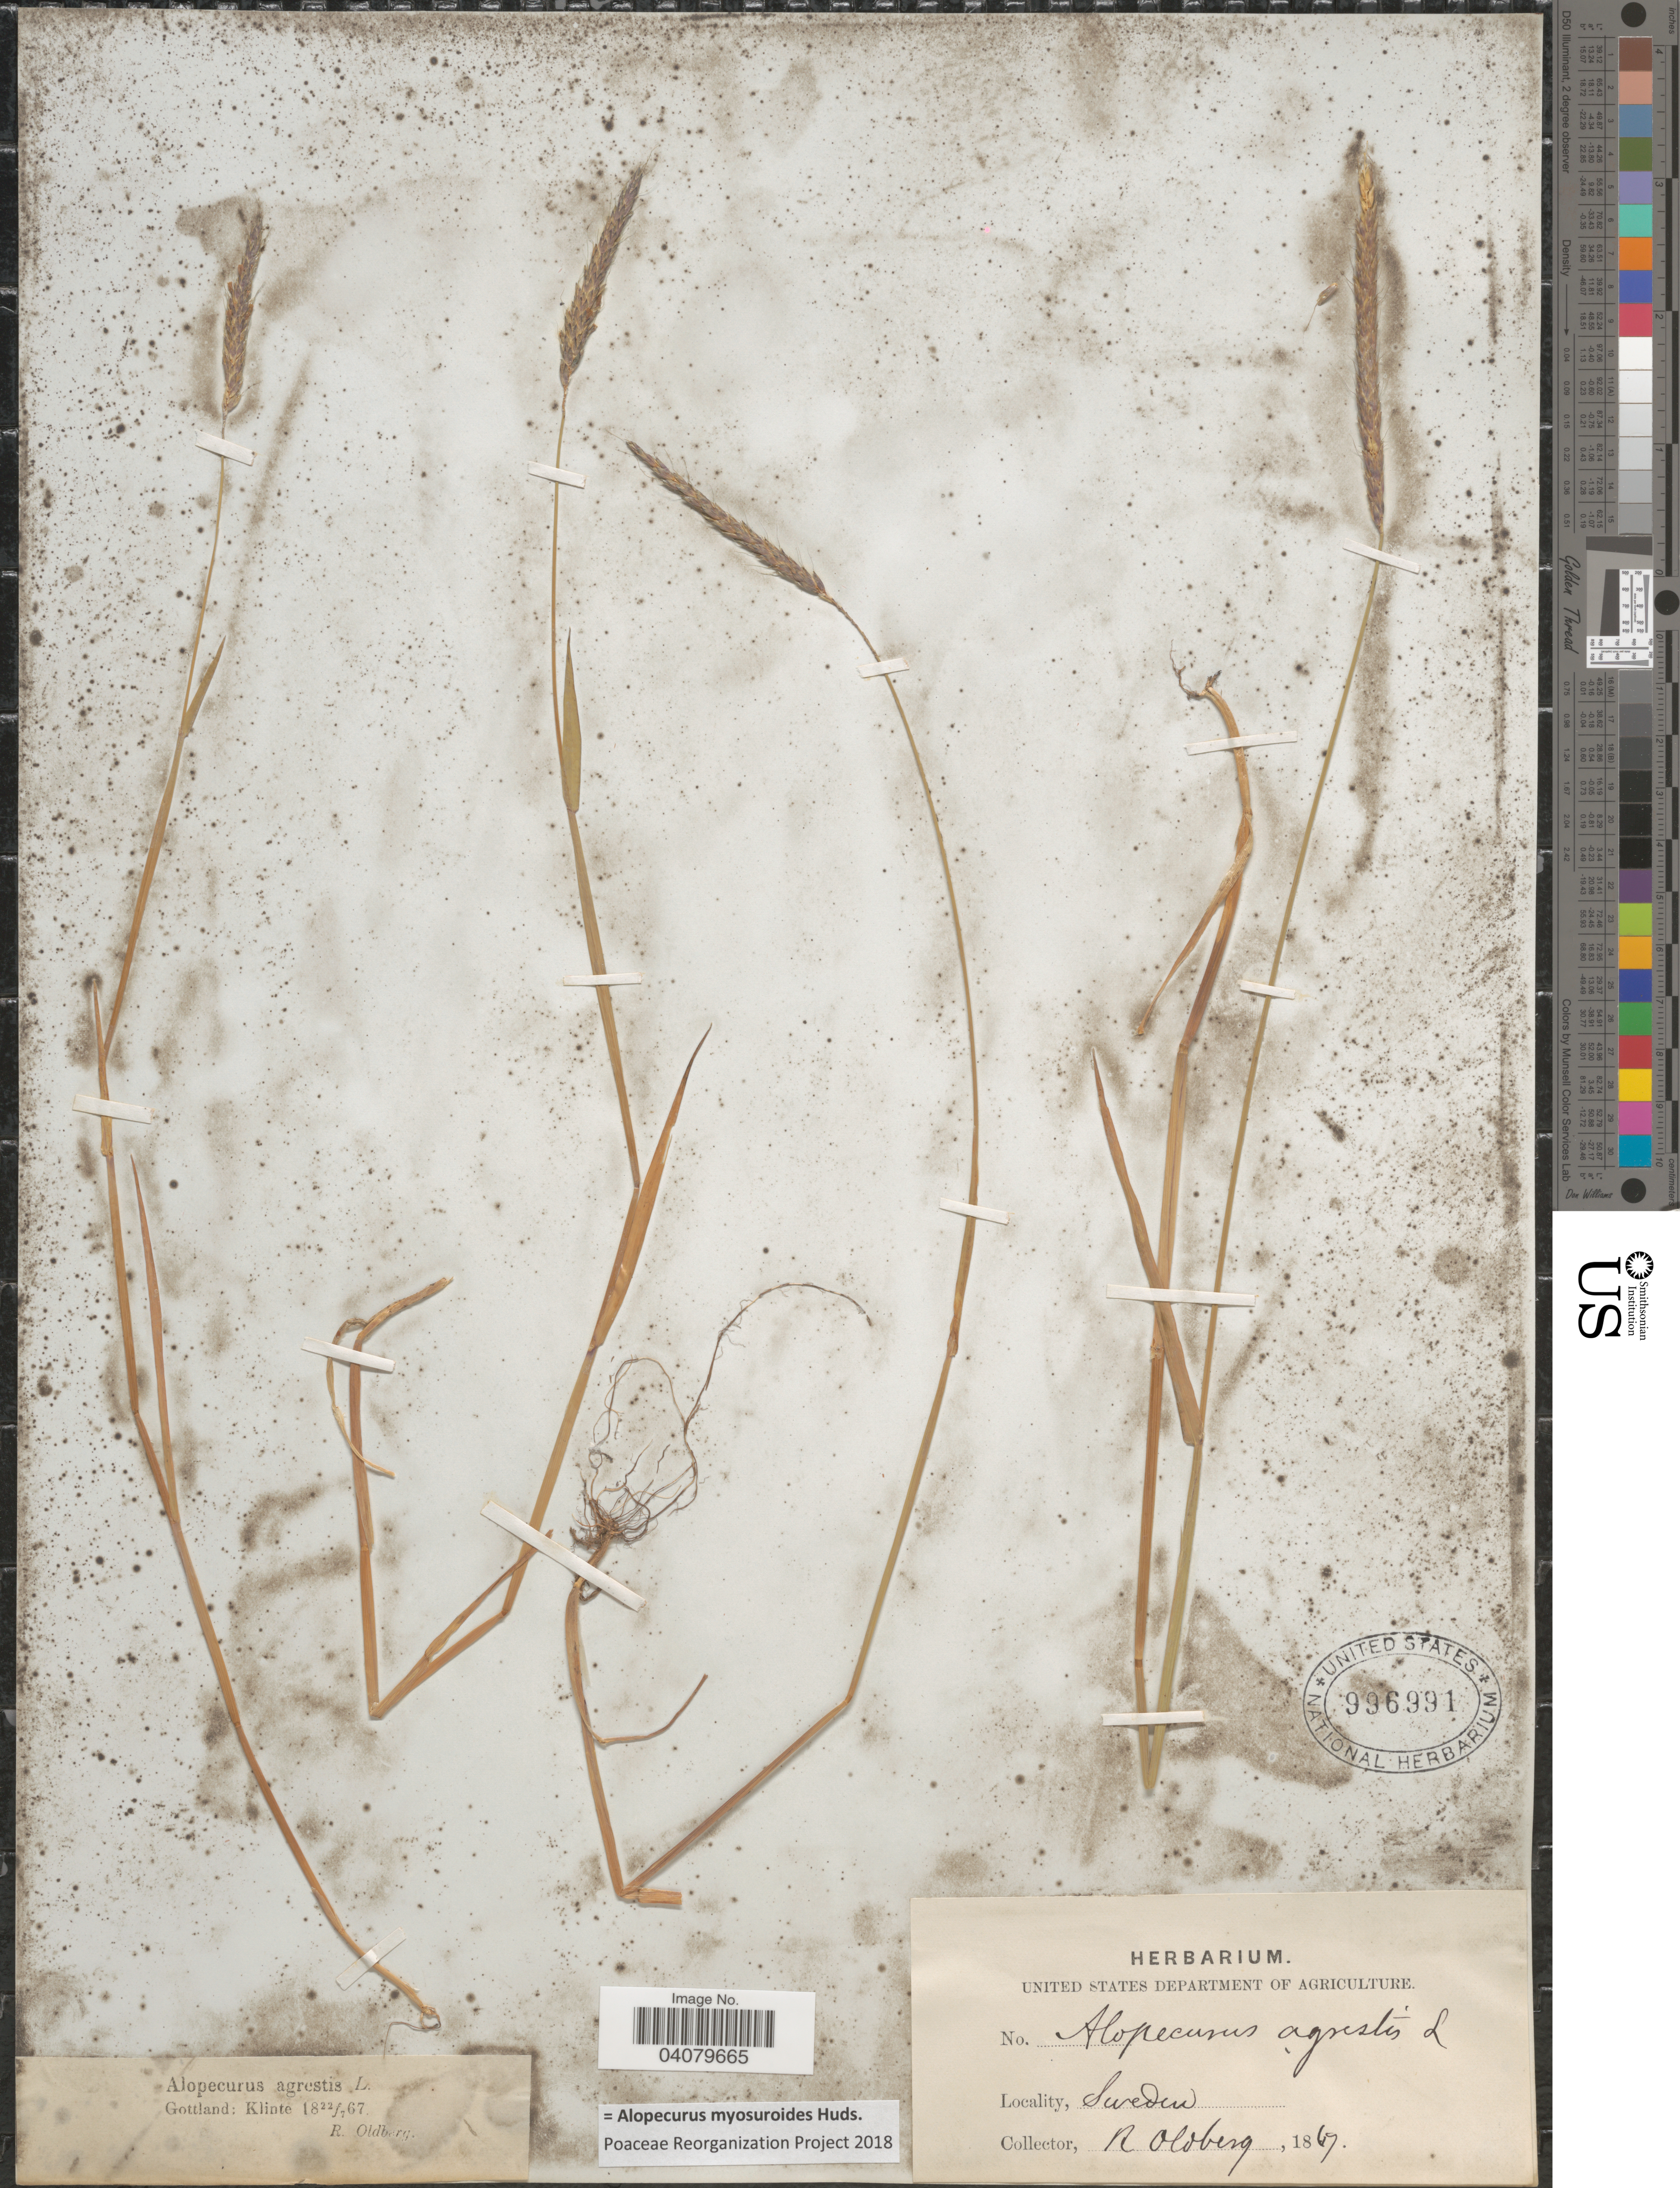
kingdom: Plantae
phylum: Tracheophyta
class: Liliopsida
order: Poales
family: Poaceae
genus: Alopecurus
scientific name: Alopecurus myosuroides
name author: Huds.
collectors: R. Oldberg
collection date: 1867-07-22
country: Sweden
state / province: Gotland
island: Gotland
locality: Gottland; Klinte.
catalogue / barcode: US 996991